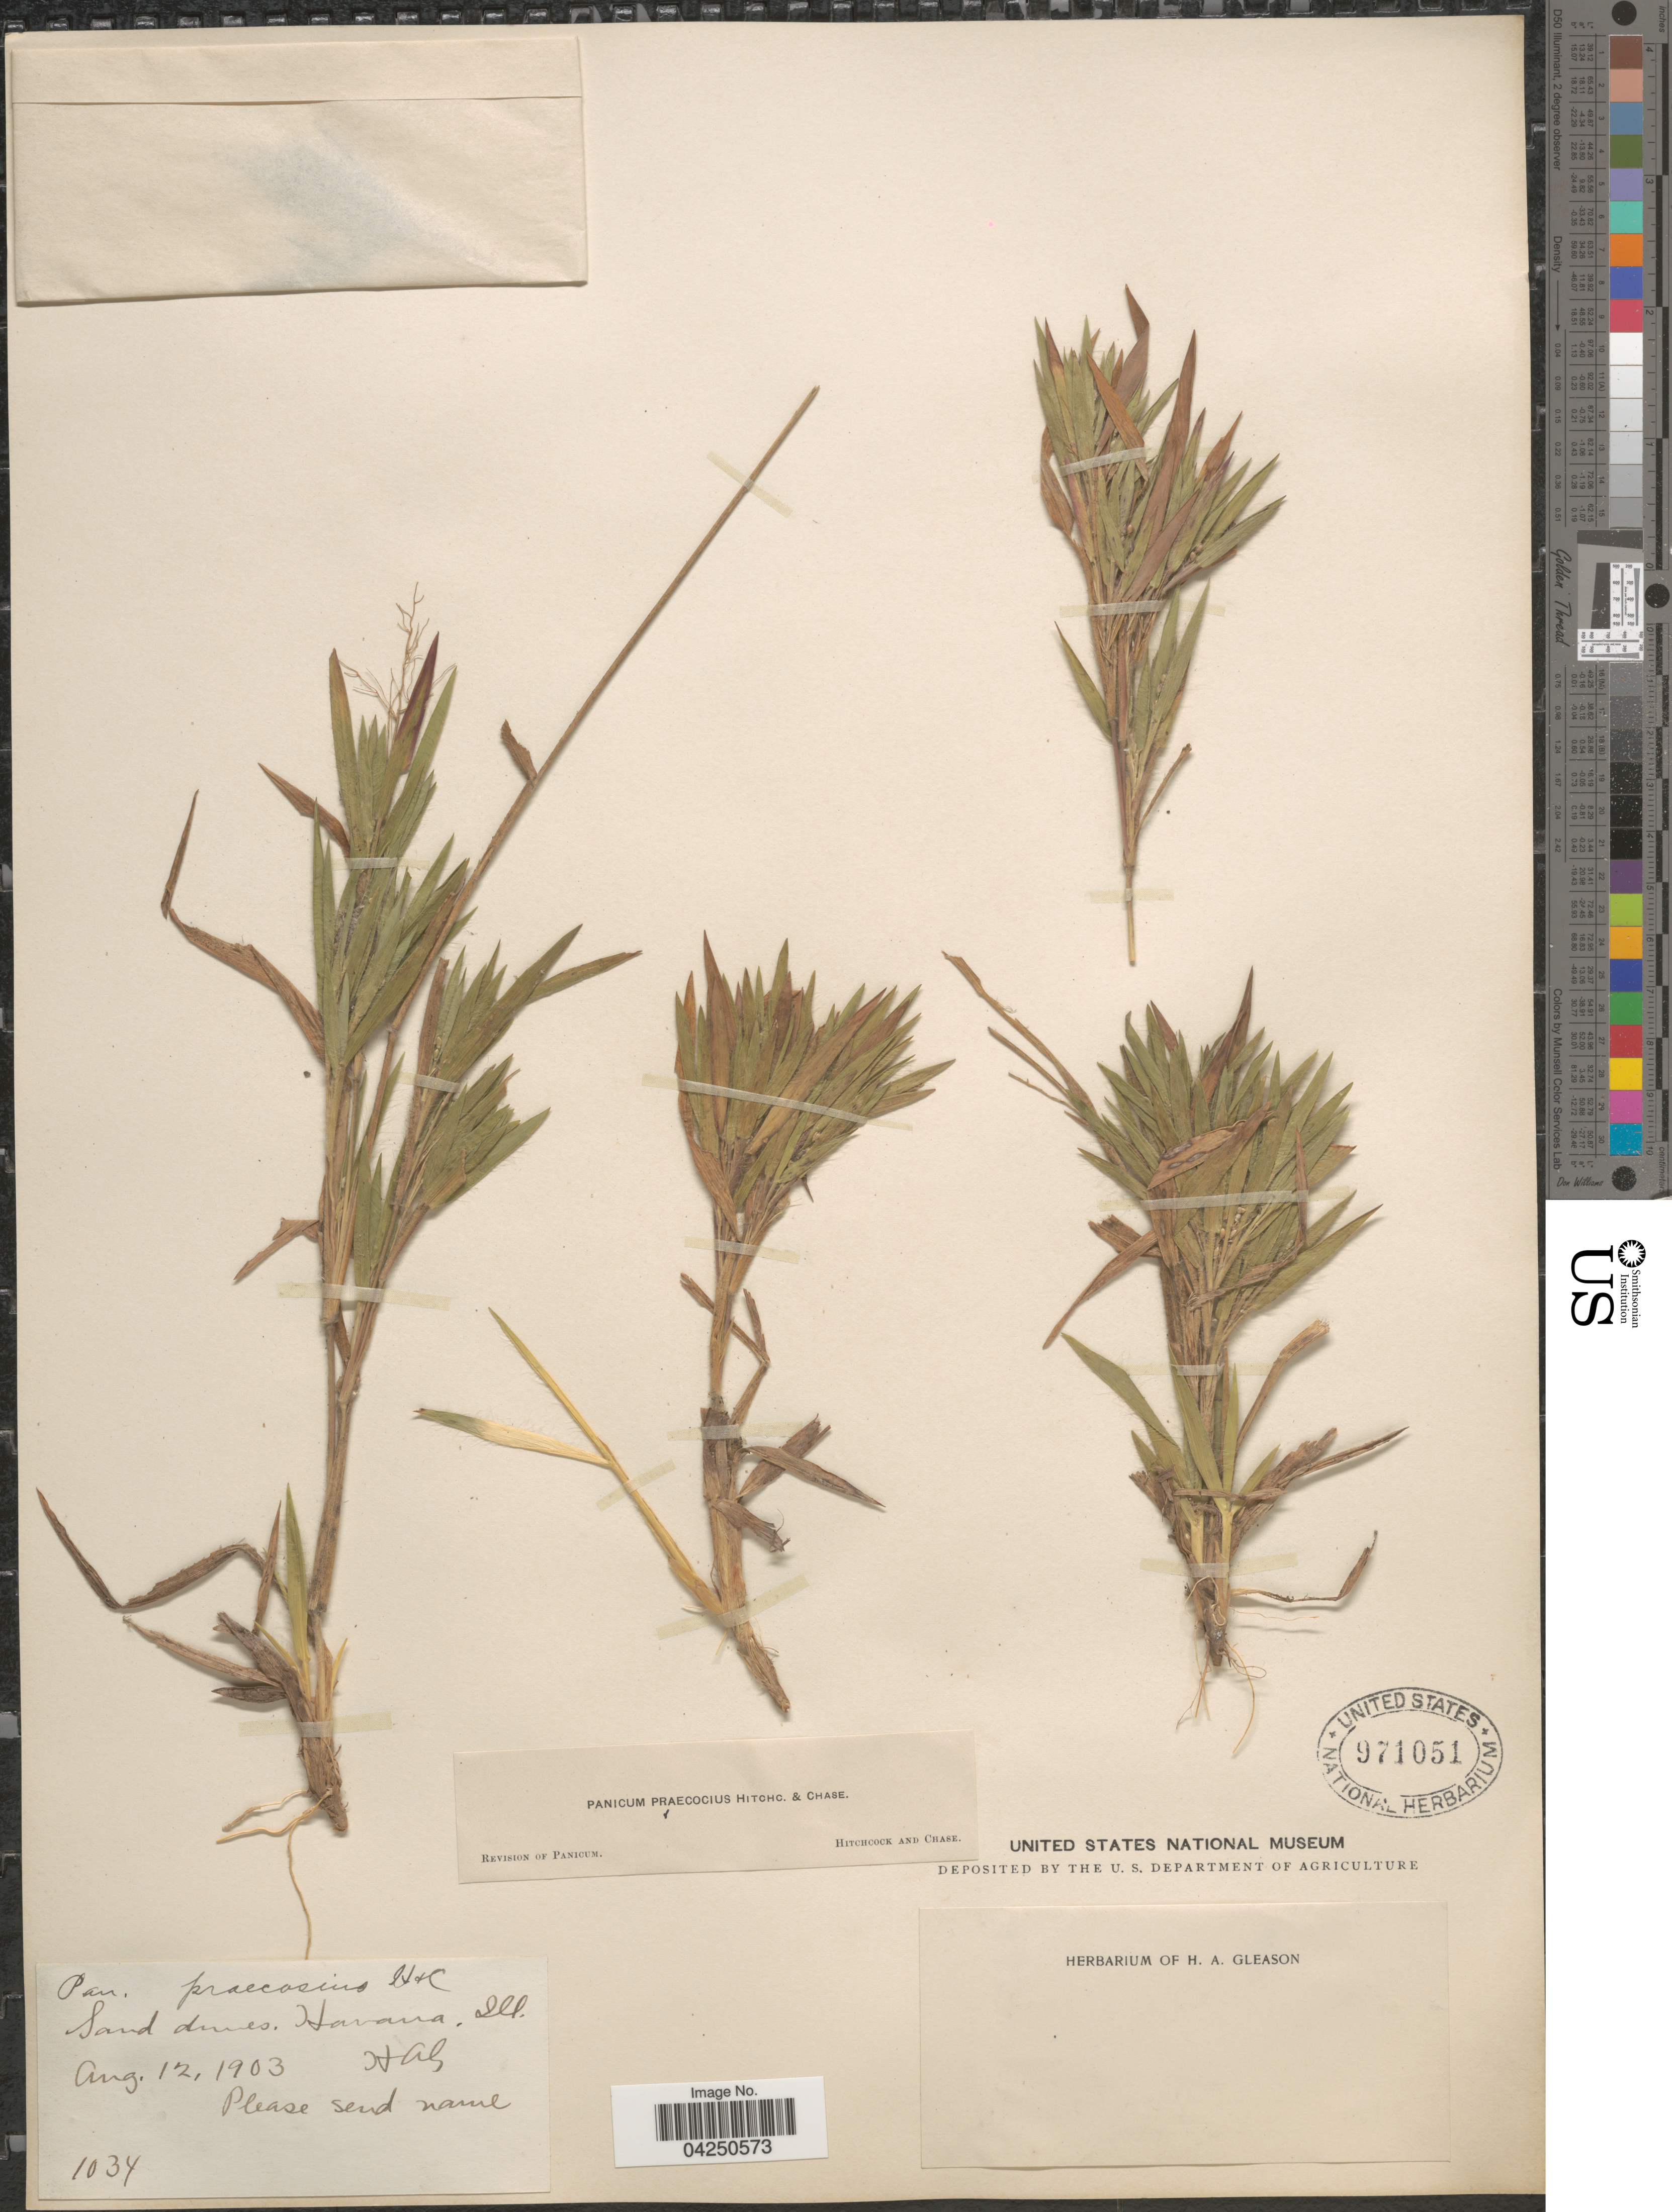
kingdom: Plantae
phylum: Tracheophyta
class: Liliopsida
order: Poales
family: Poaceae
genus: Dichanthelium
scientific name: Dichanthelium acuminatum var. acuminatum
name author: (Sw.) Gould & C.A. Clark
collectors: H. A. Gleason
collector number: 1034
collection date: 1903-08-12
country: United States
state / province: Illinois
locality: Sand dunes. Havana.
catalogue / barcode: US 971051